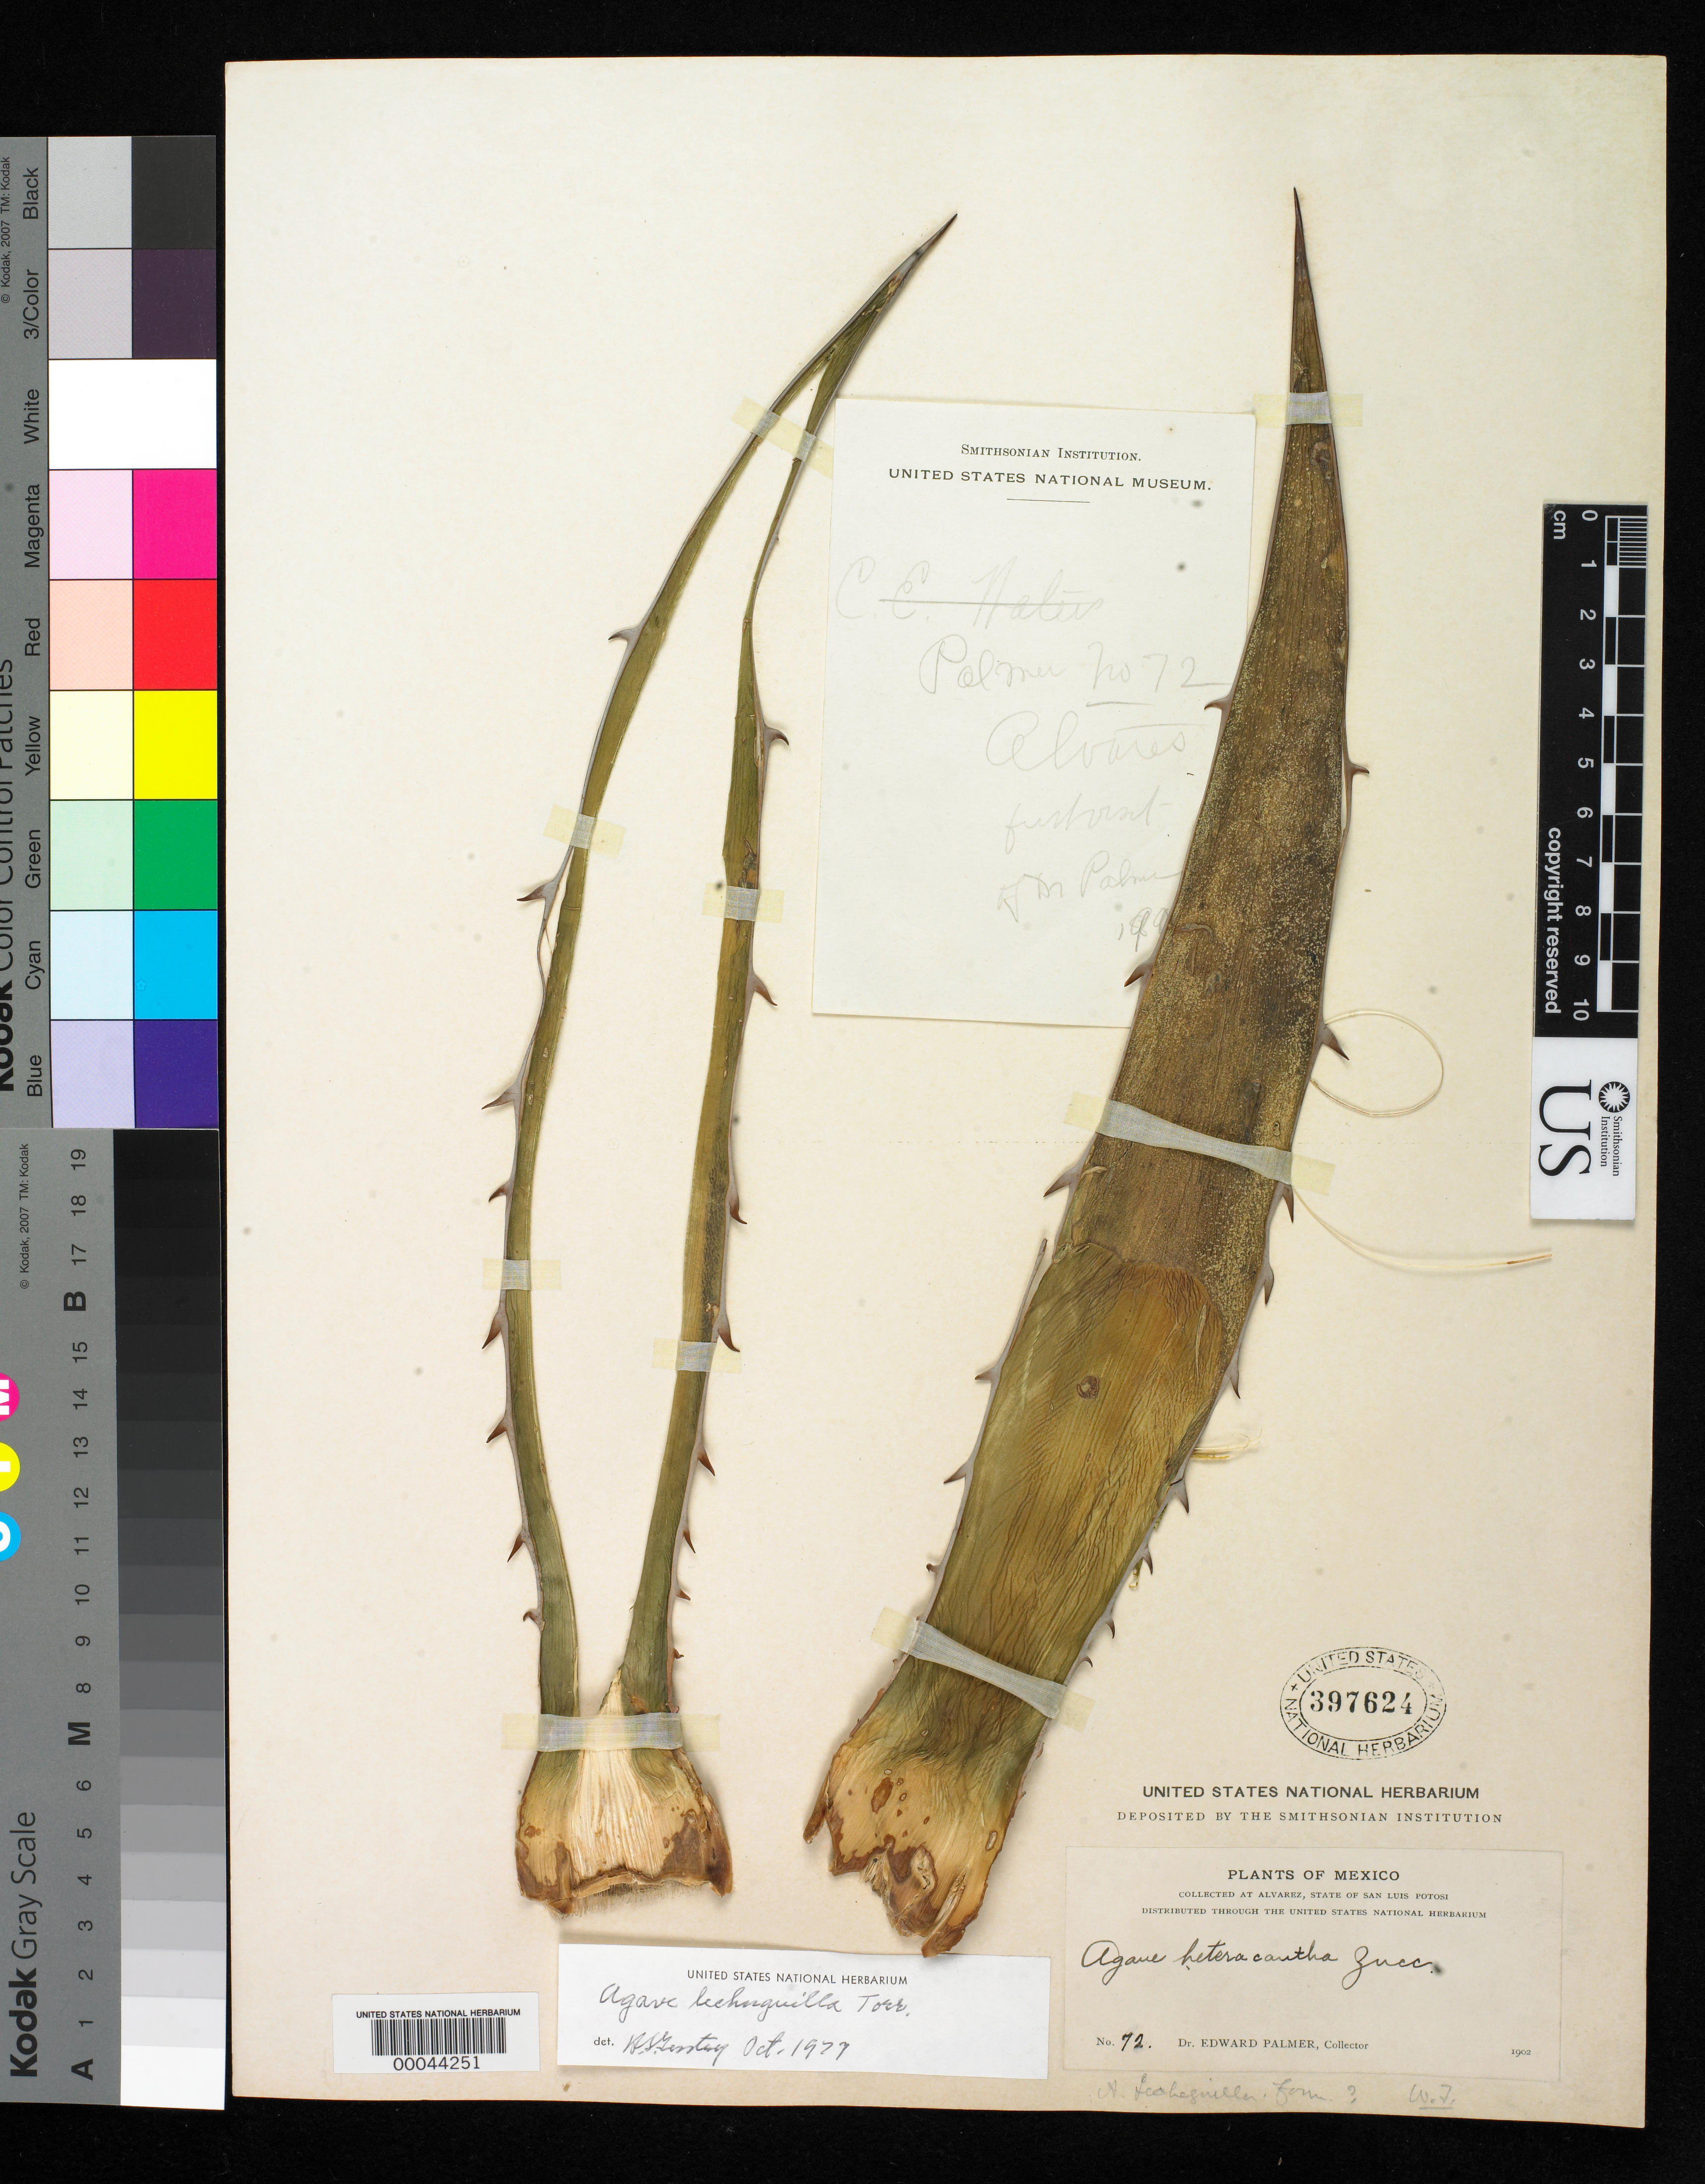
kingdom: Plantae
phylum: Tracheophyta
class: Liliopsida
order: Asparagales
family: Asparagaceae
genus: Agave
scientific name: Agave lechuguilla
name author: Torr.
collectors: E. Palmer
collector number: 72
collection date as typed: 1902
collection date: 1902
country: Mexico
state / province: San Luis Potosí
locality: Alvarez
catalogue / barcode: US 397624